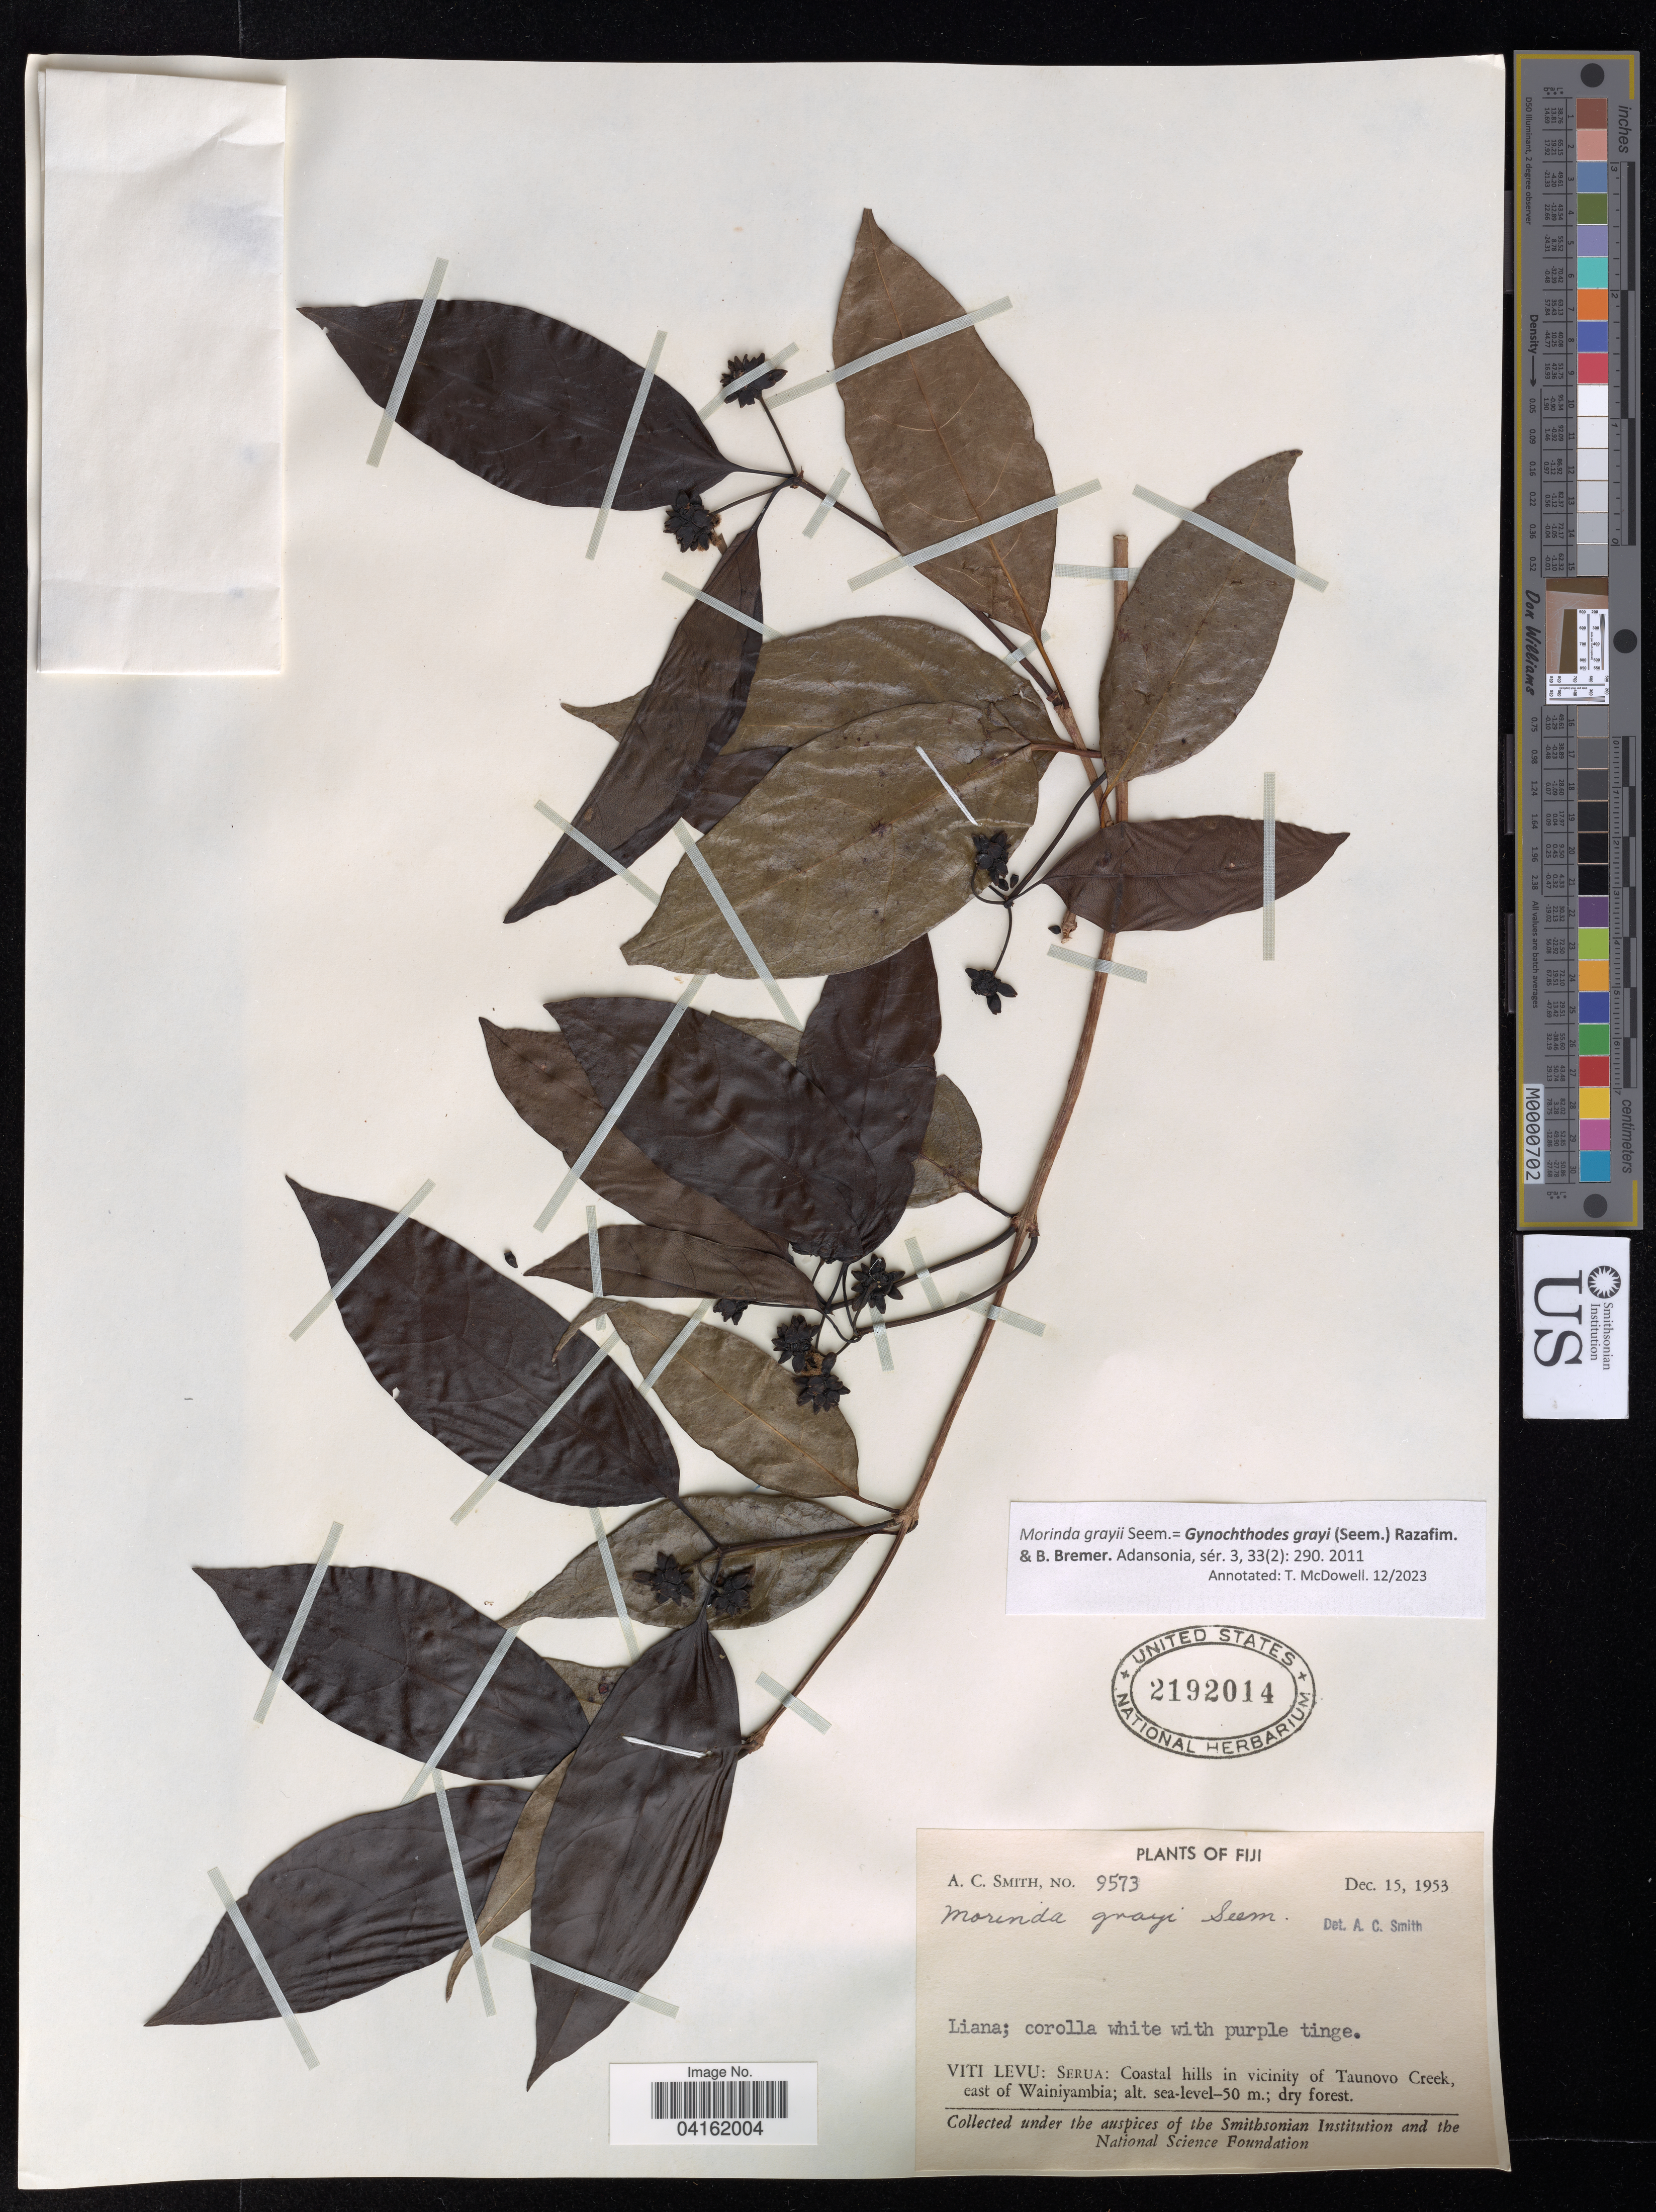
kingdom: Plantae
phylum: Tracheophyta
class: Magnoliopsida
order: Gentianales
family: Rubiaceae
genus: Gynochthodes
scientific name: Gynochthodes grayi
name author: (Seem.) Razafim. & B. Bremer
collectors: A. C. Smith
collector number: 9573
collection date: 1953-12-15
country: Fiji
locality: Viti Levu: Serua: Coastal hills in vicinity of Taunovo Creek, east of Wainiyambia.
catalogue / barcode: US 2192014